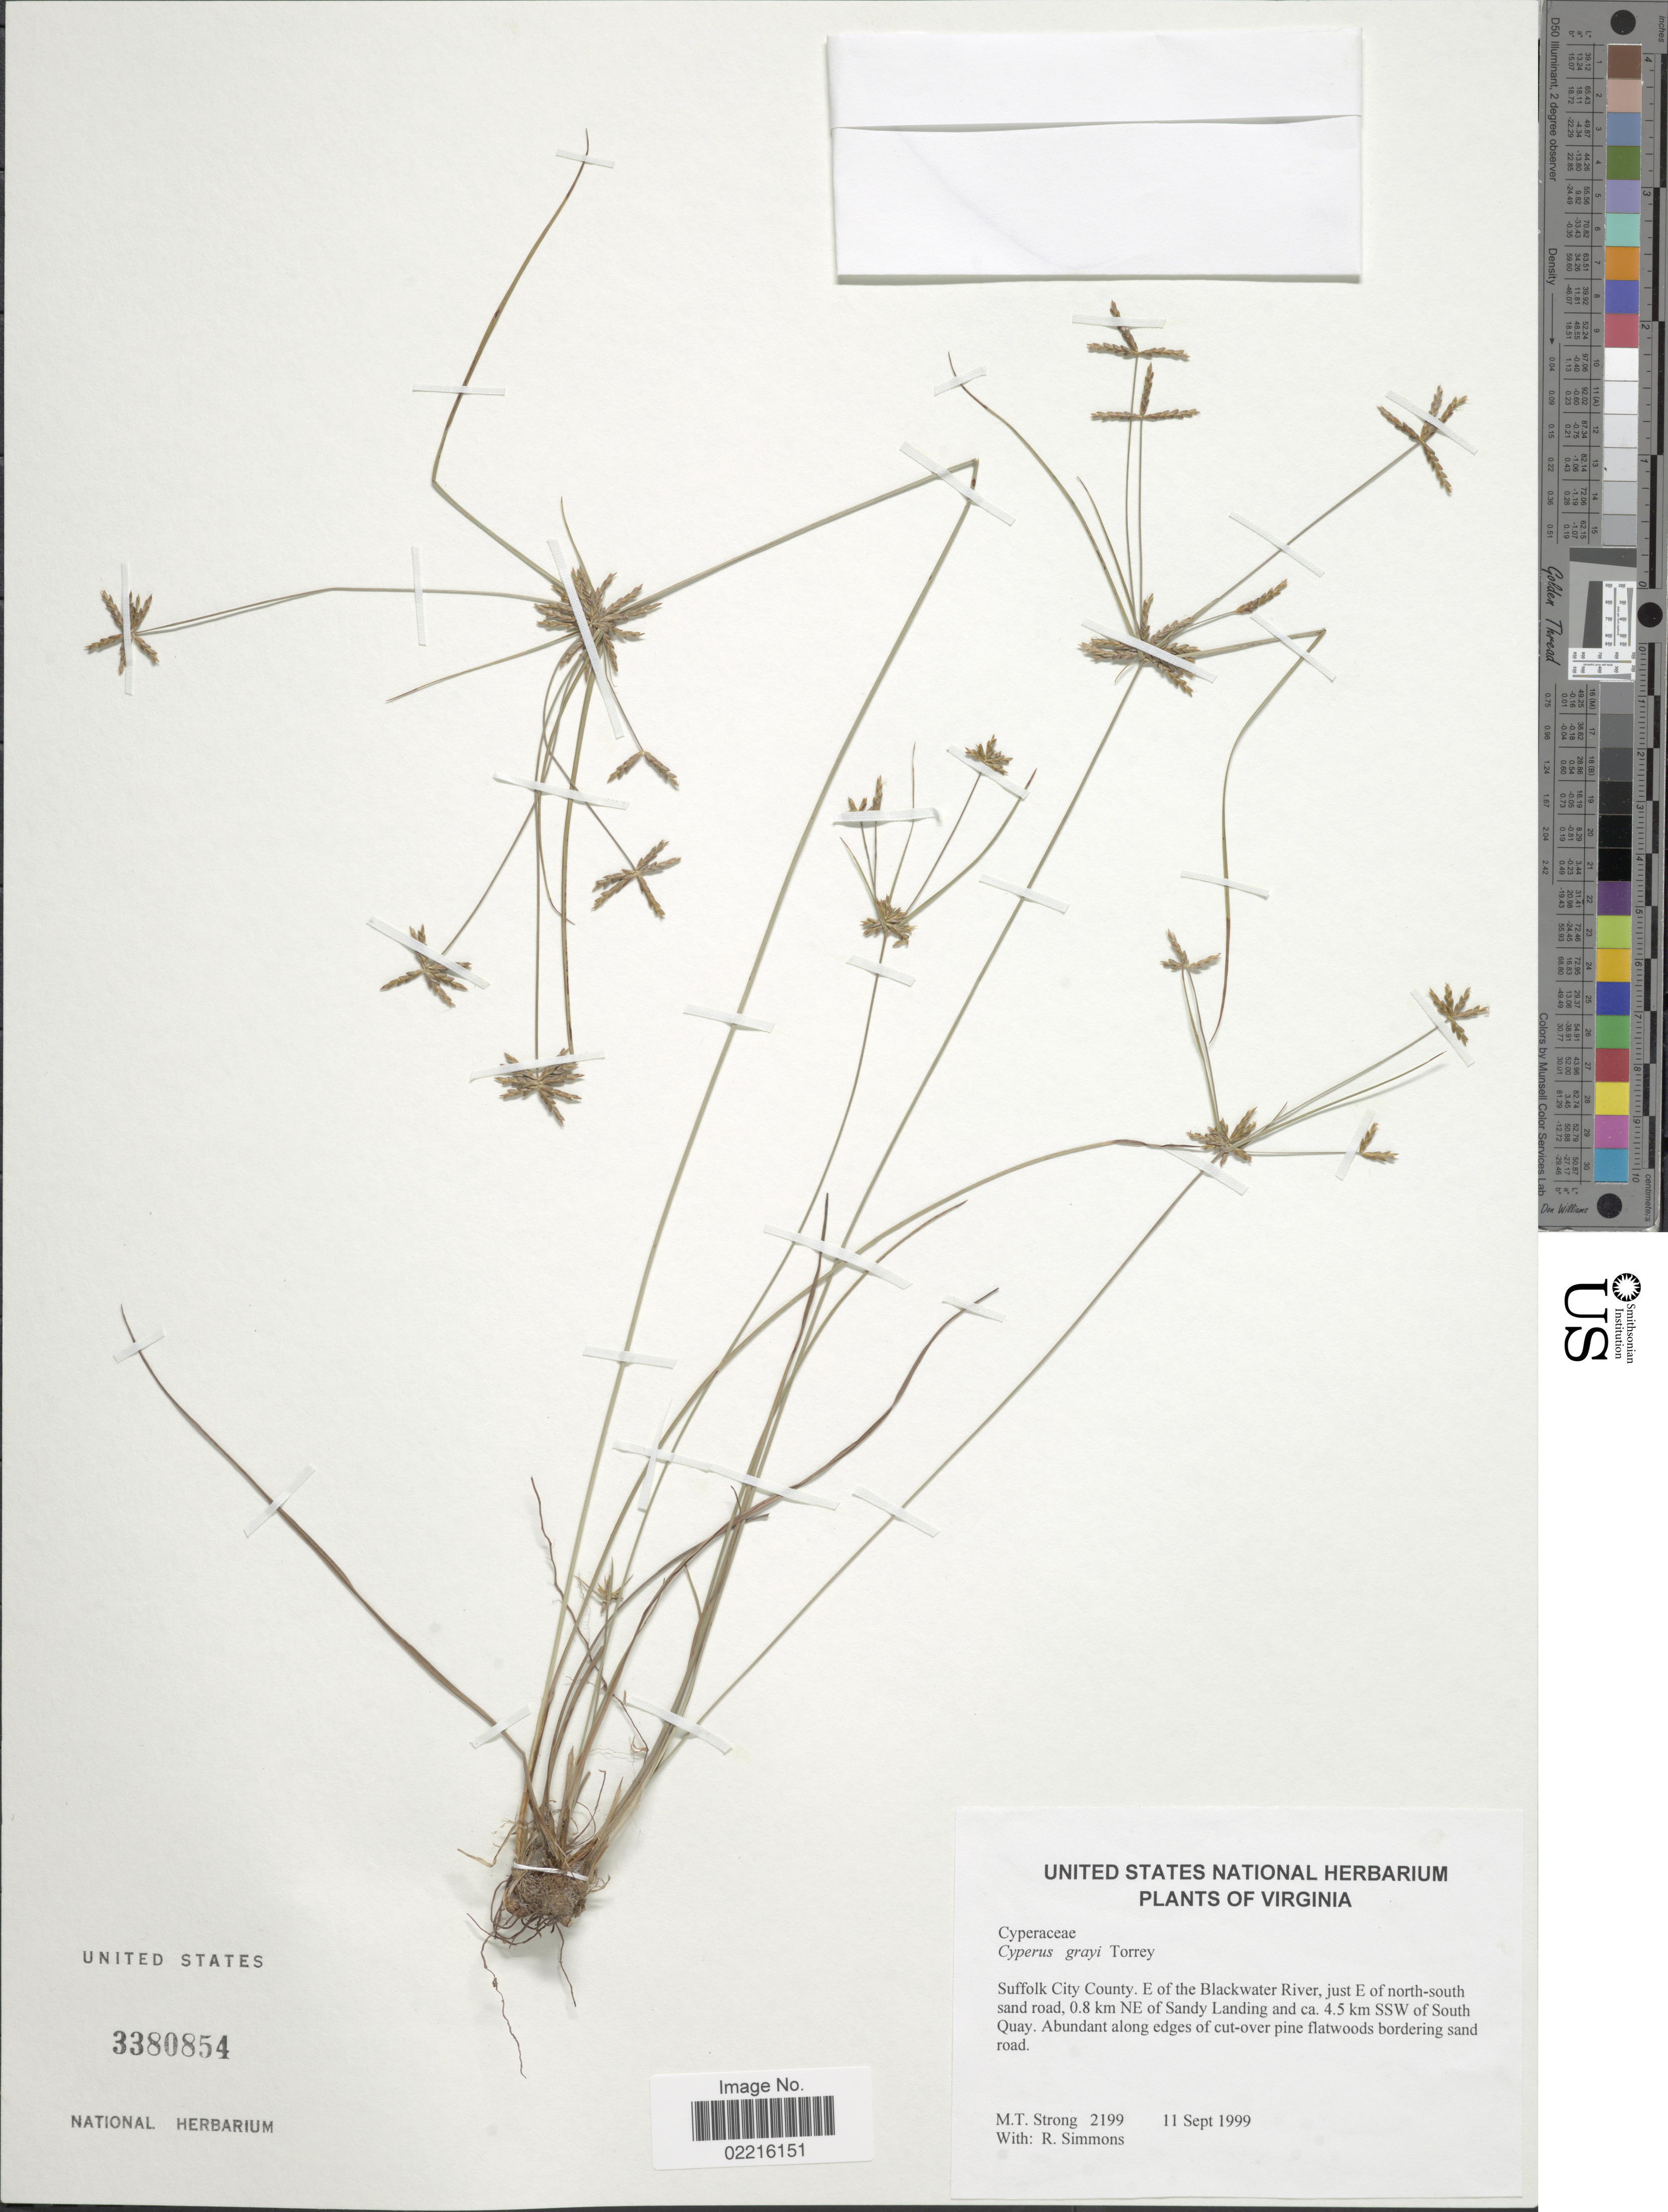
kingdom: Plantae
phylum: Tracheophyta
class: Liliopsida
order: Poales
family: Cyperaceae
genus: Cyperus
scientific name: Cyperus grayi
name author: Torr.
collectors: M. T. Strong & R. Simmons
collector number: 2199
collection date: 1999-09-11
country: United States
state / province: Virginia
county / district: City of Suffolk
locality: Suffolk City County. E of the Blackwater River, just E of north-south sand road, 0.8 km NE of Sandy Landing and ca. 4.5 km SSW of South Quay. Abundant along edges of cut-over pine flatwoods bordering sand road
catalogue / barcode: US 3380854